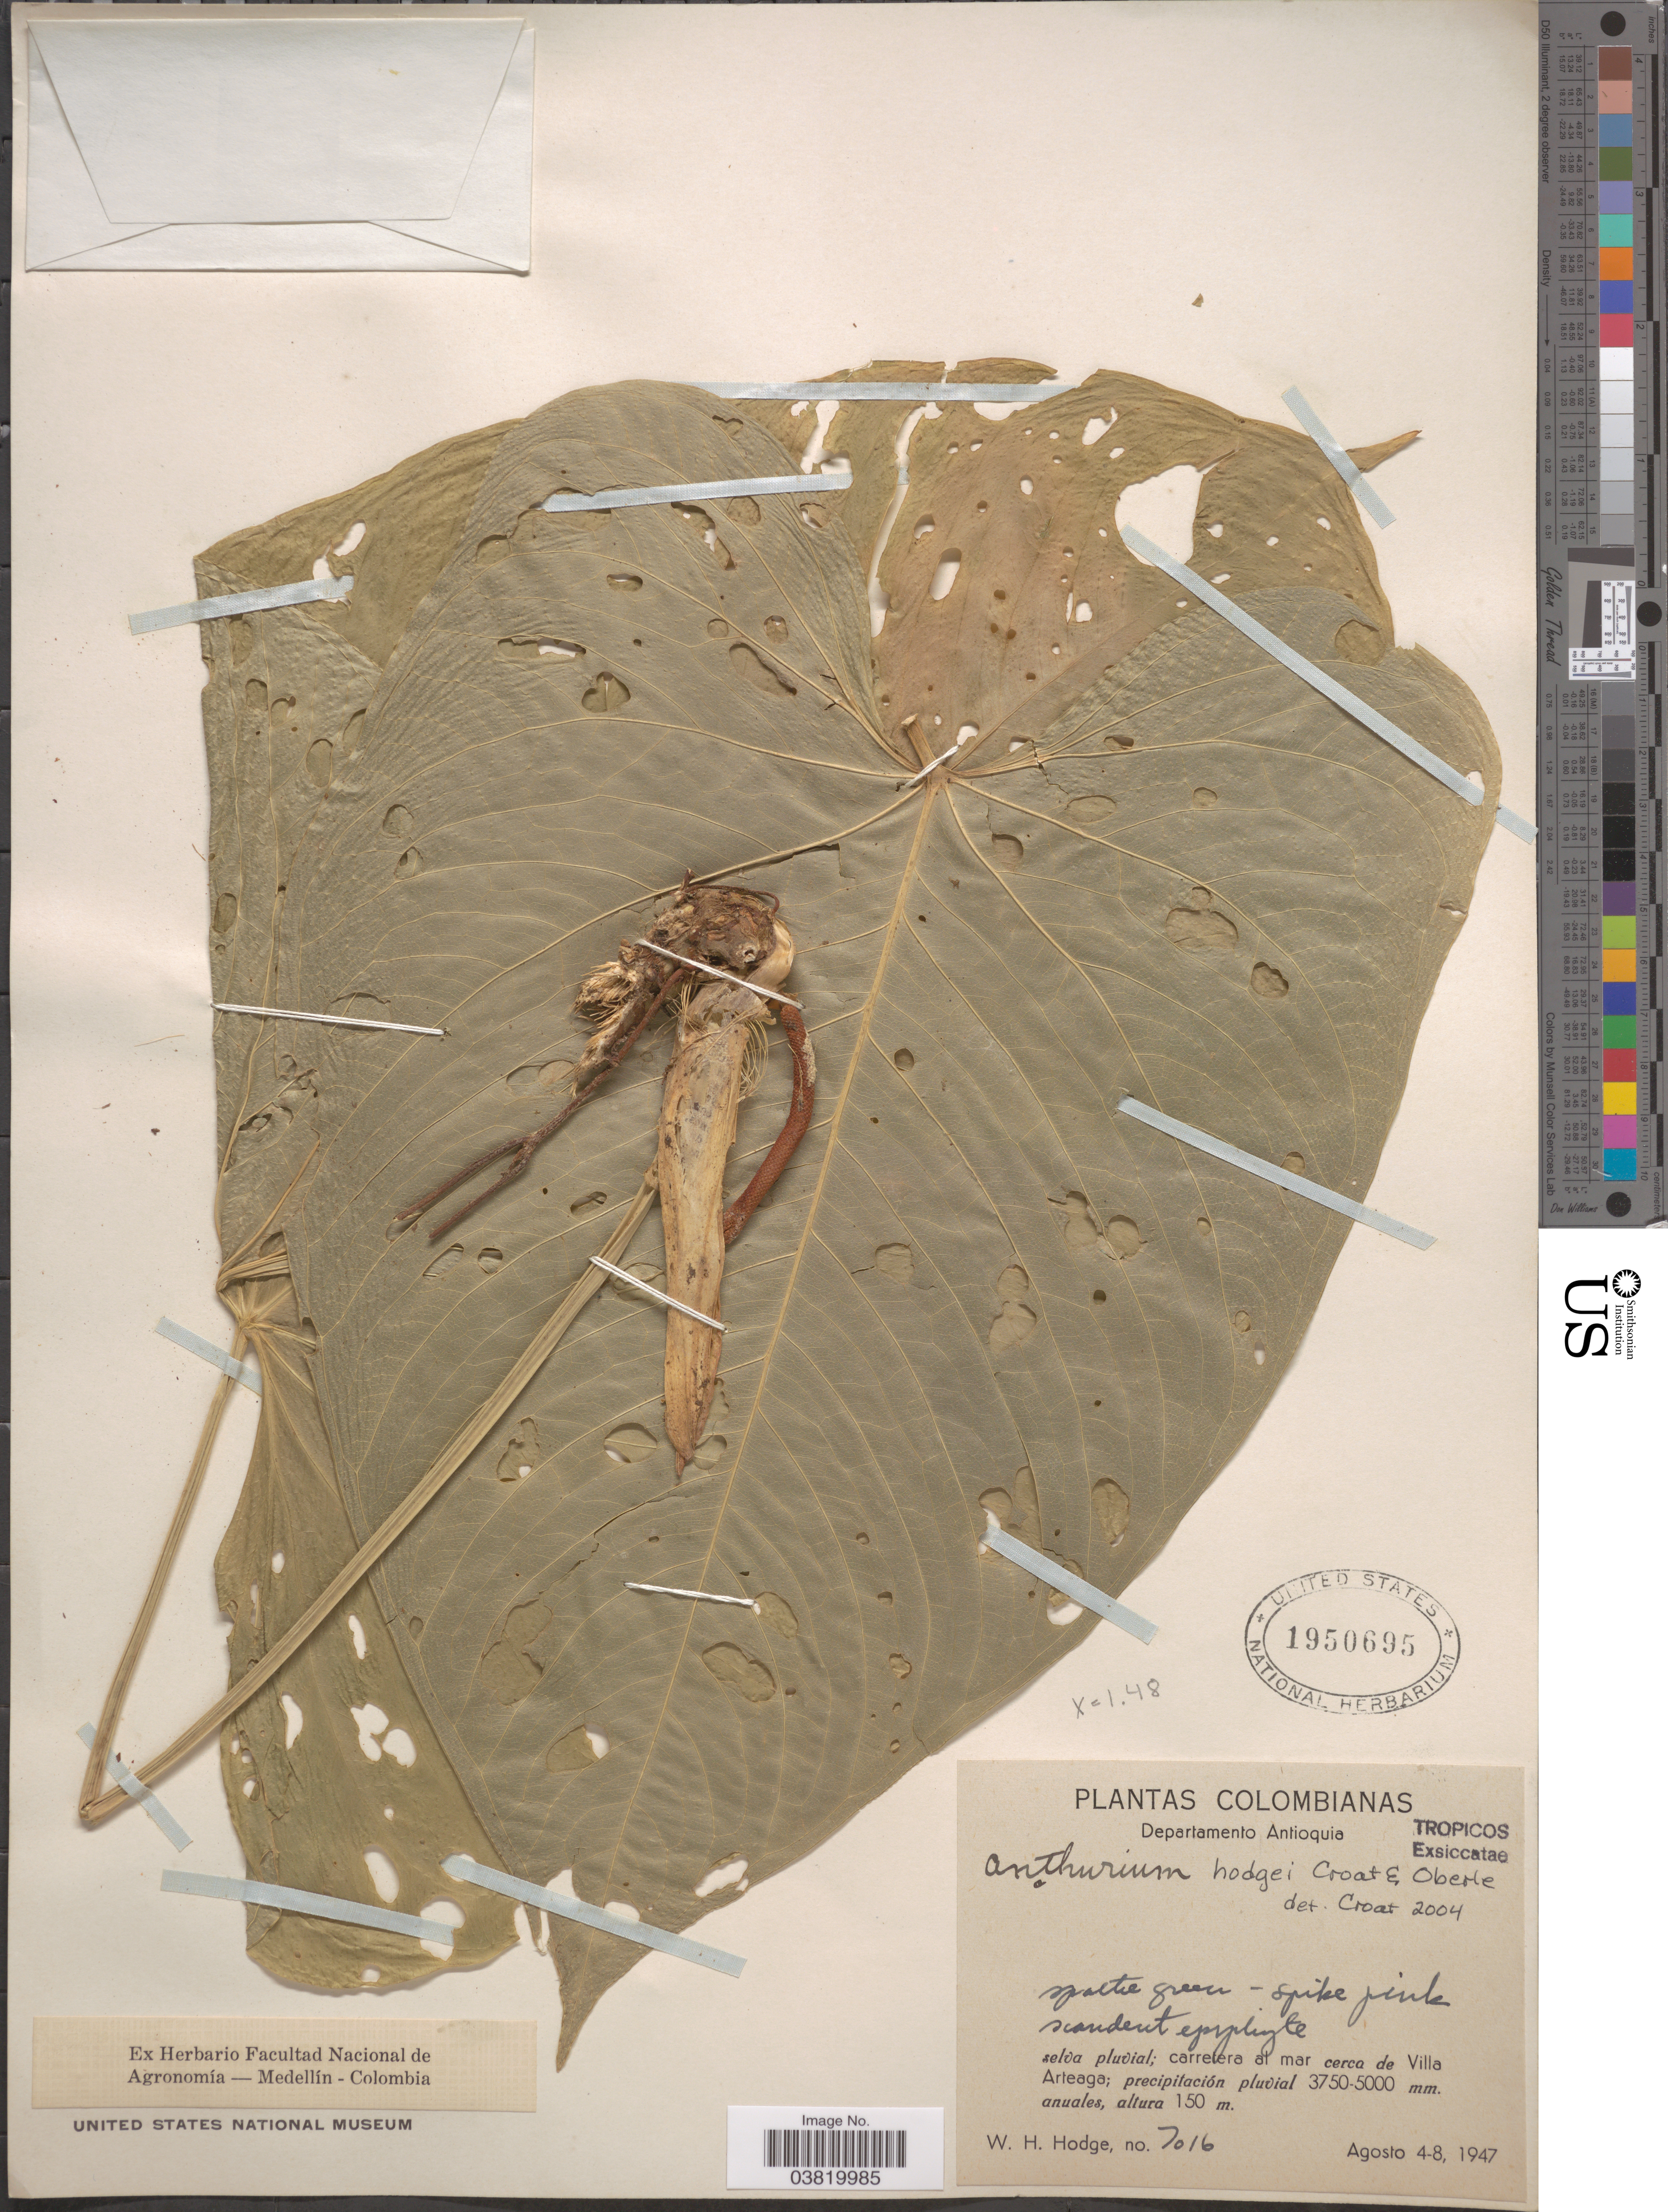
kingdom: Plantae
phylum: Tracheophyta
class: Liliopsida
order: Alismatales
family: Araceae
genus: Anthurium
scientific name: Anthurium hodgei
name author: Croat et al.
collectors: W. Hodge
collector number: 7016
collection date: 1947-08-04/1947-08-08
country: Colombia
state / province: Antioquia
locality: Departamento Antioquia. Carretera al mar cerca de Villa Arteaga.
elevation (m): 150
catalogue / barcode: US 1950695